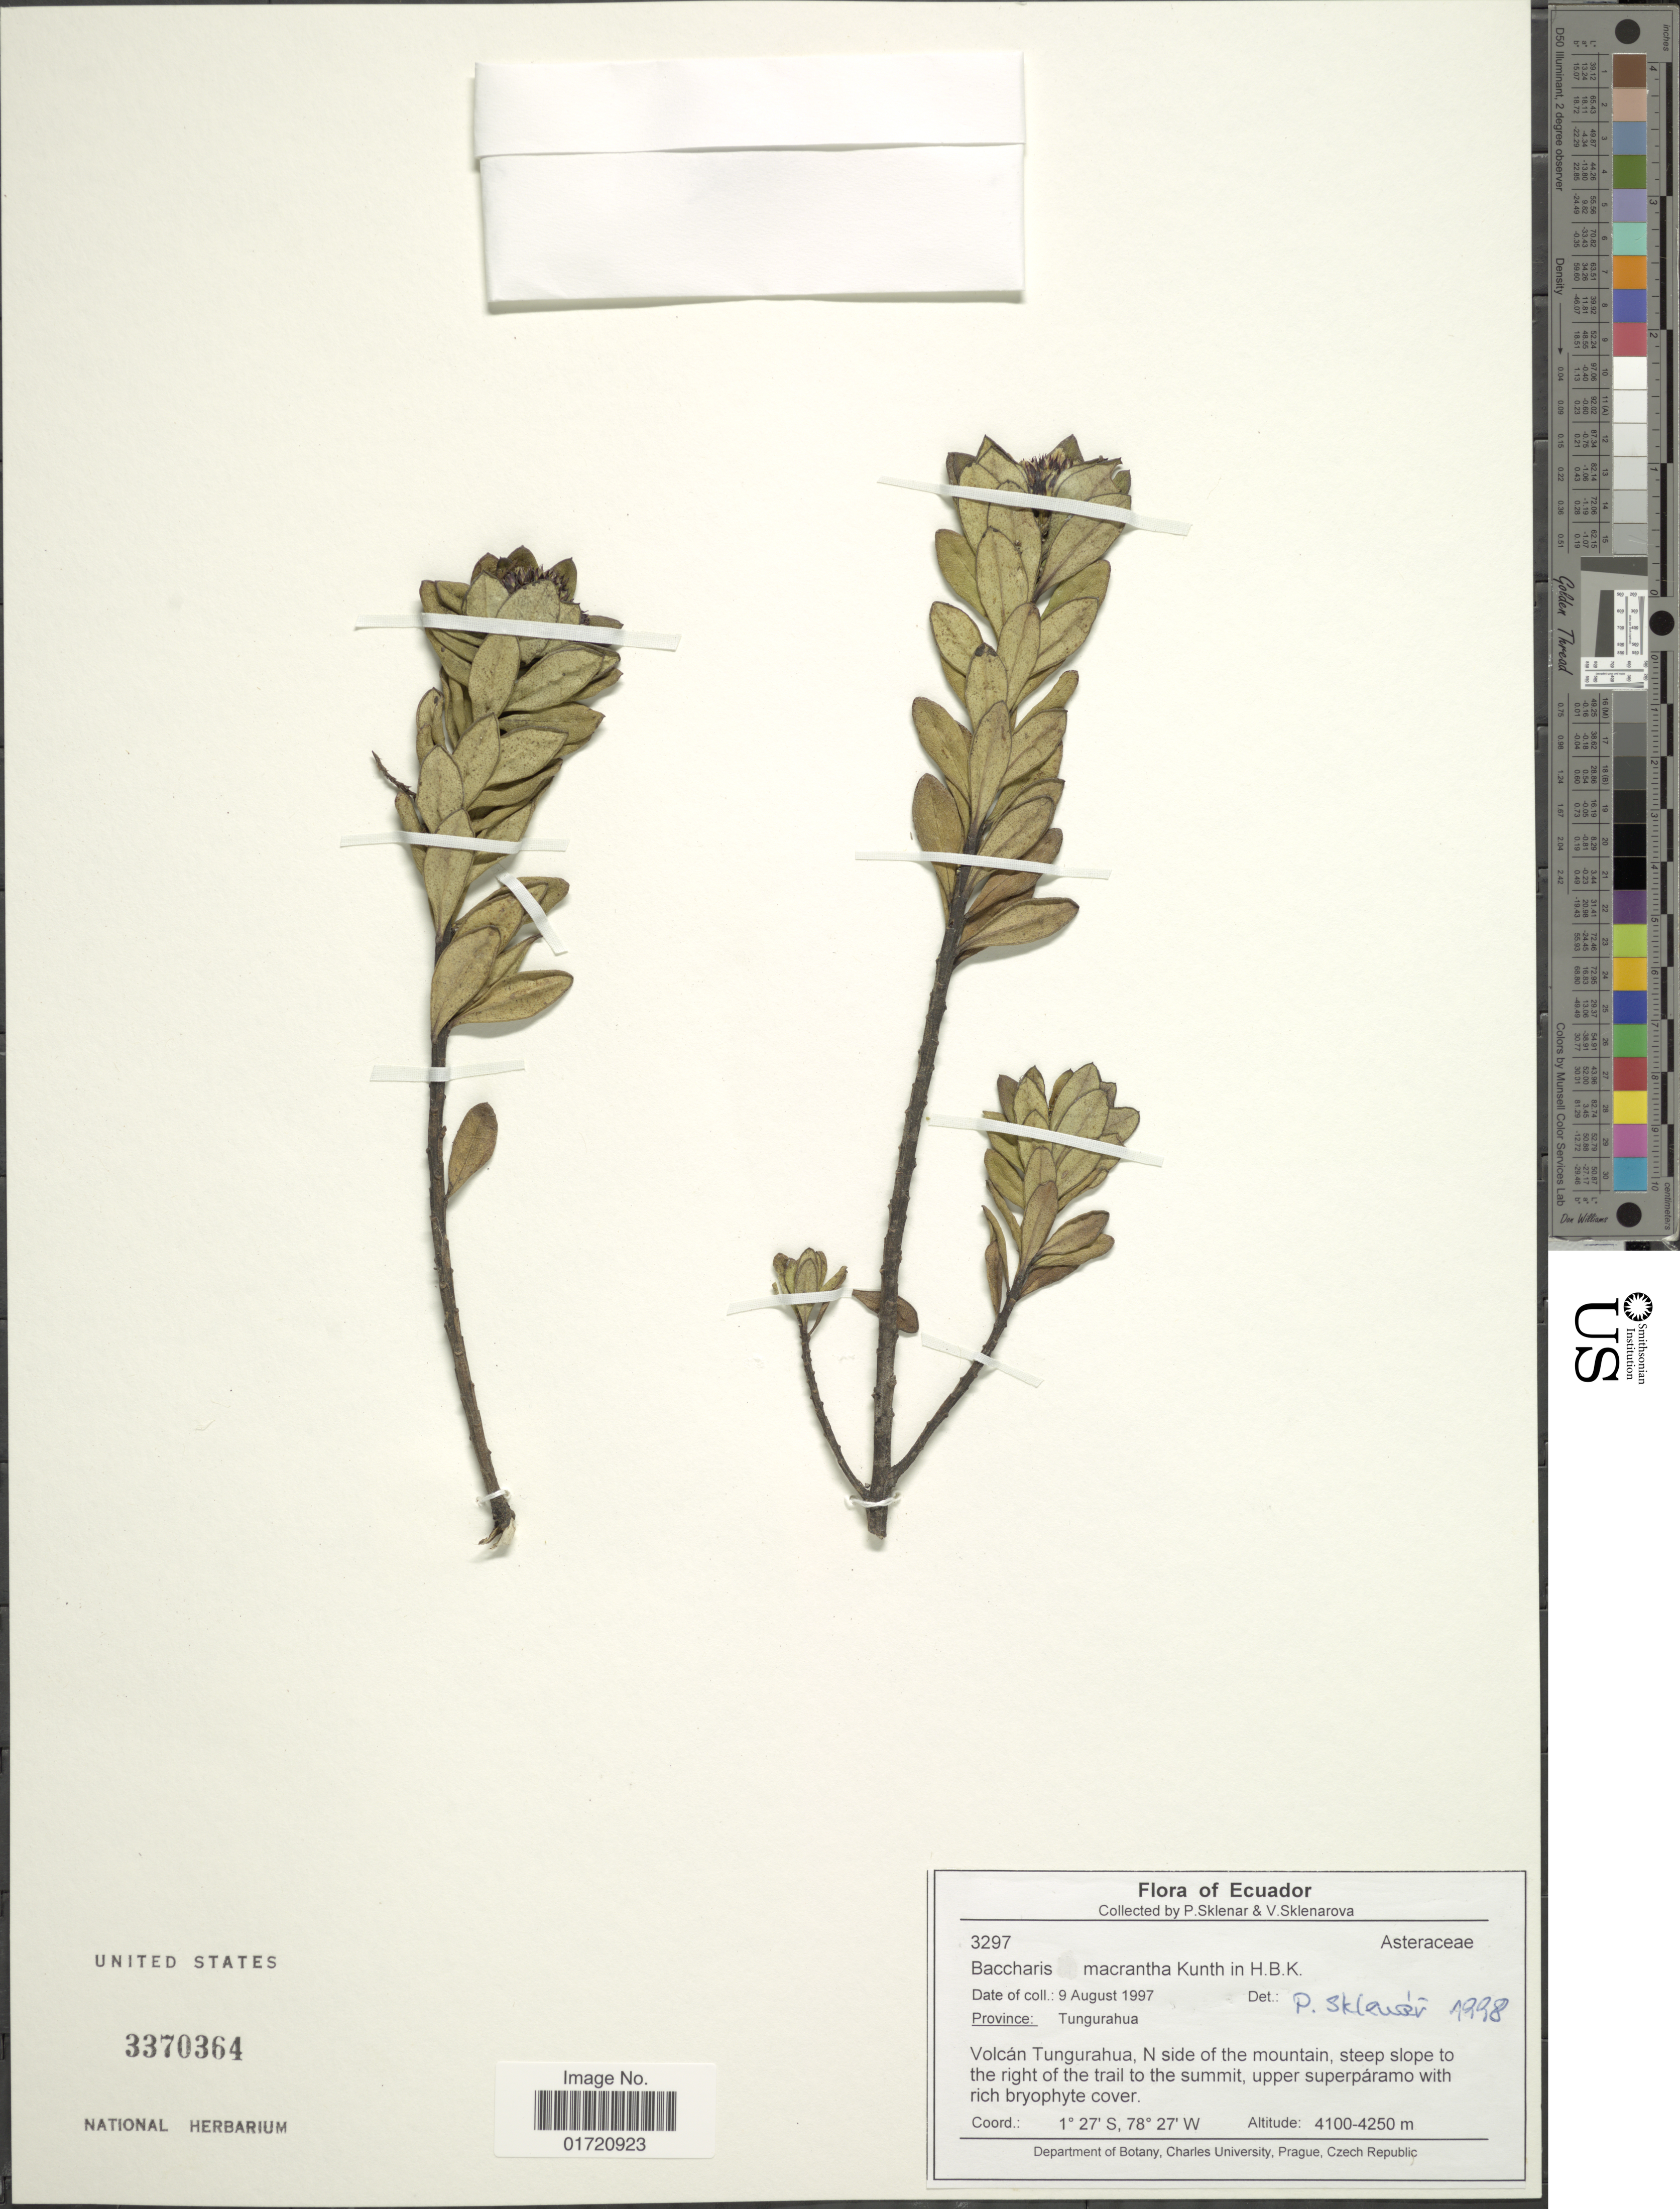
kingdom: Plantae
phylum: Tracheophyta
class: Magnoliopsida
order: Asterales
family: Asteraceae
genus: Baccharis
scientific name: Baccharis macrantha subsp. cundinamarcensis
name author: (Cuatrec.) Cuatrec.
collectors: P. Sklenár & V. Sklenárová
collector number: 3297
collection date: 1997-08-09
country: Ecuador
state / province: Tungurahua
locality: N side of the mountain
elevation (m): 4100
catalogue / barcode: US 3370364